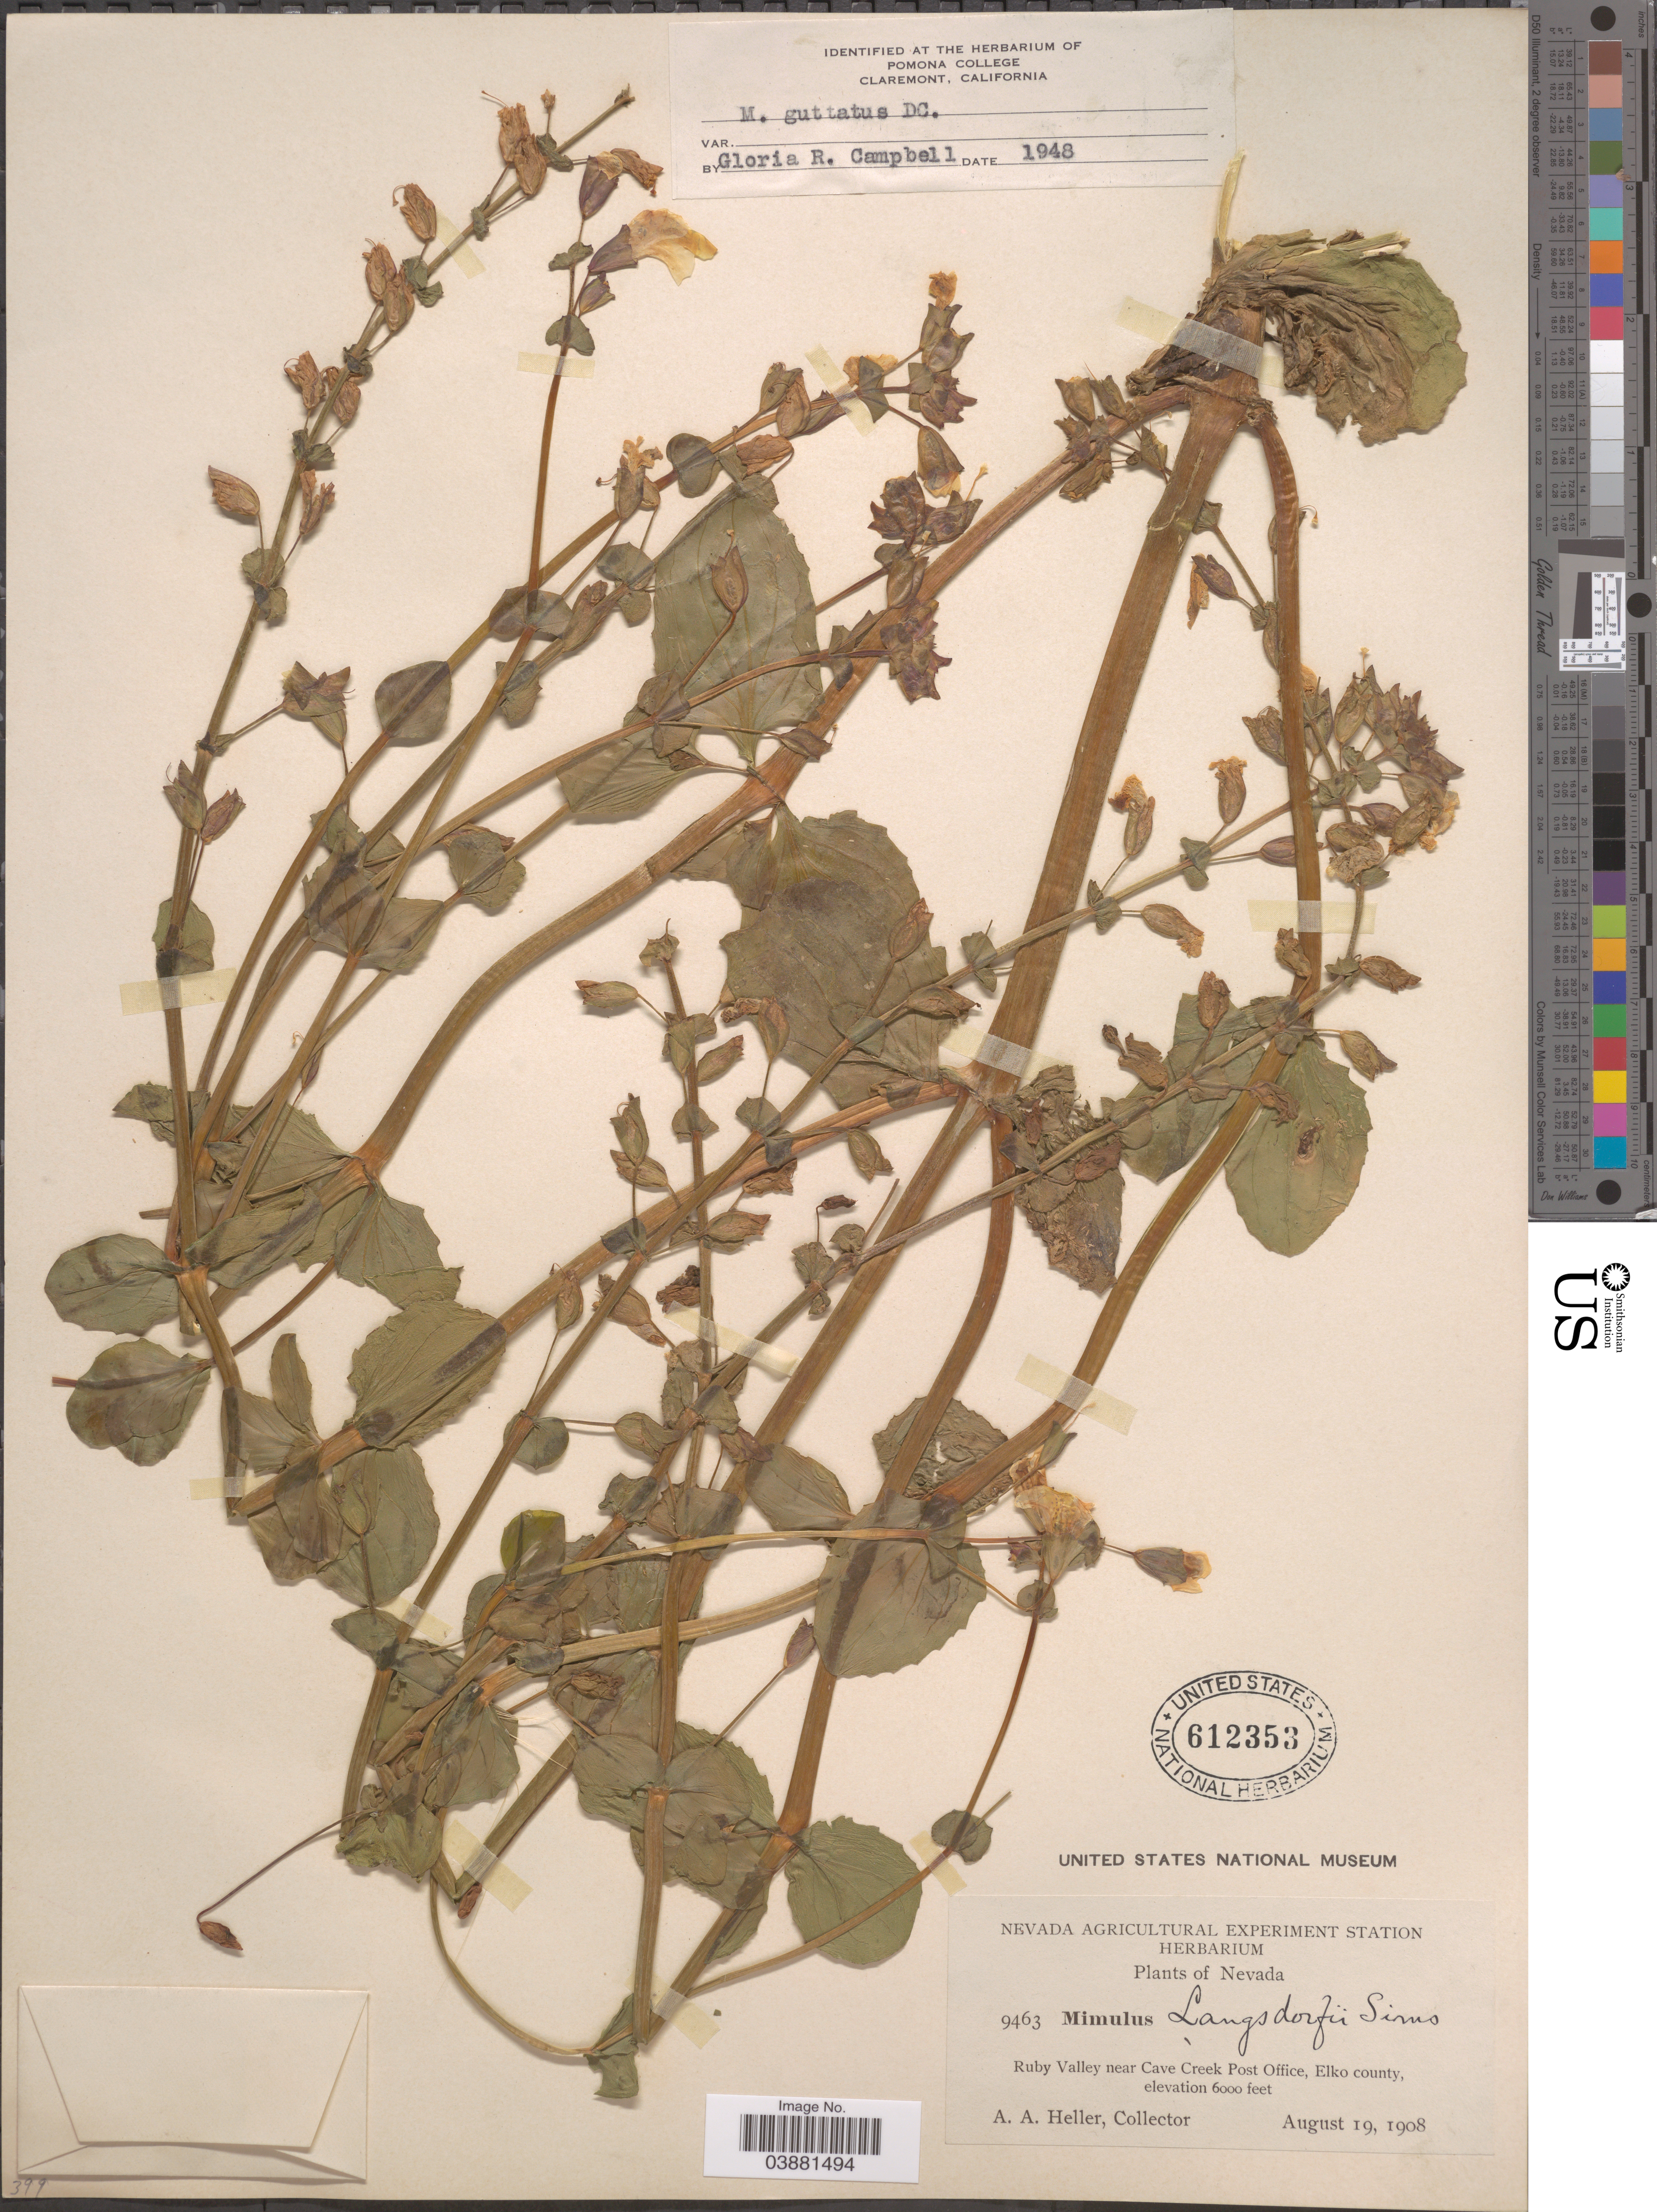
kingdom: Plantae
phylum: Tracheophyta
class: Magnoliopsida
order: Lamiales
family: Phrymaceae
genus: Mimulus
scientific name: Mimulus guttatus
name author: DC.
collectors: A. A. Heller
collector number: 9463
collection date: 1908-08-19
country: United States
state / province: Nevada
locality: Ruby Valley near Cave Creek Post Office, Elko county.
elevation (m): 1829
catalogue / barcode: US 612353